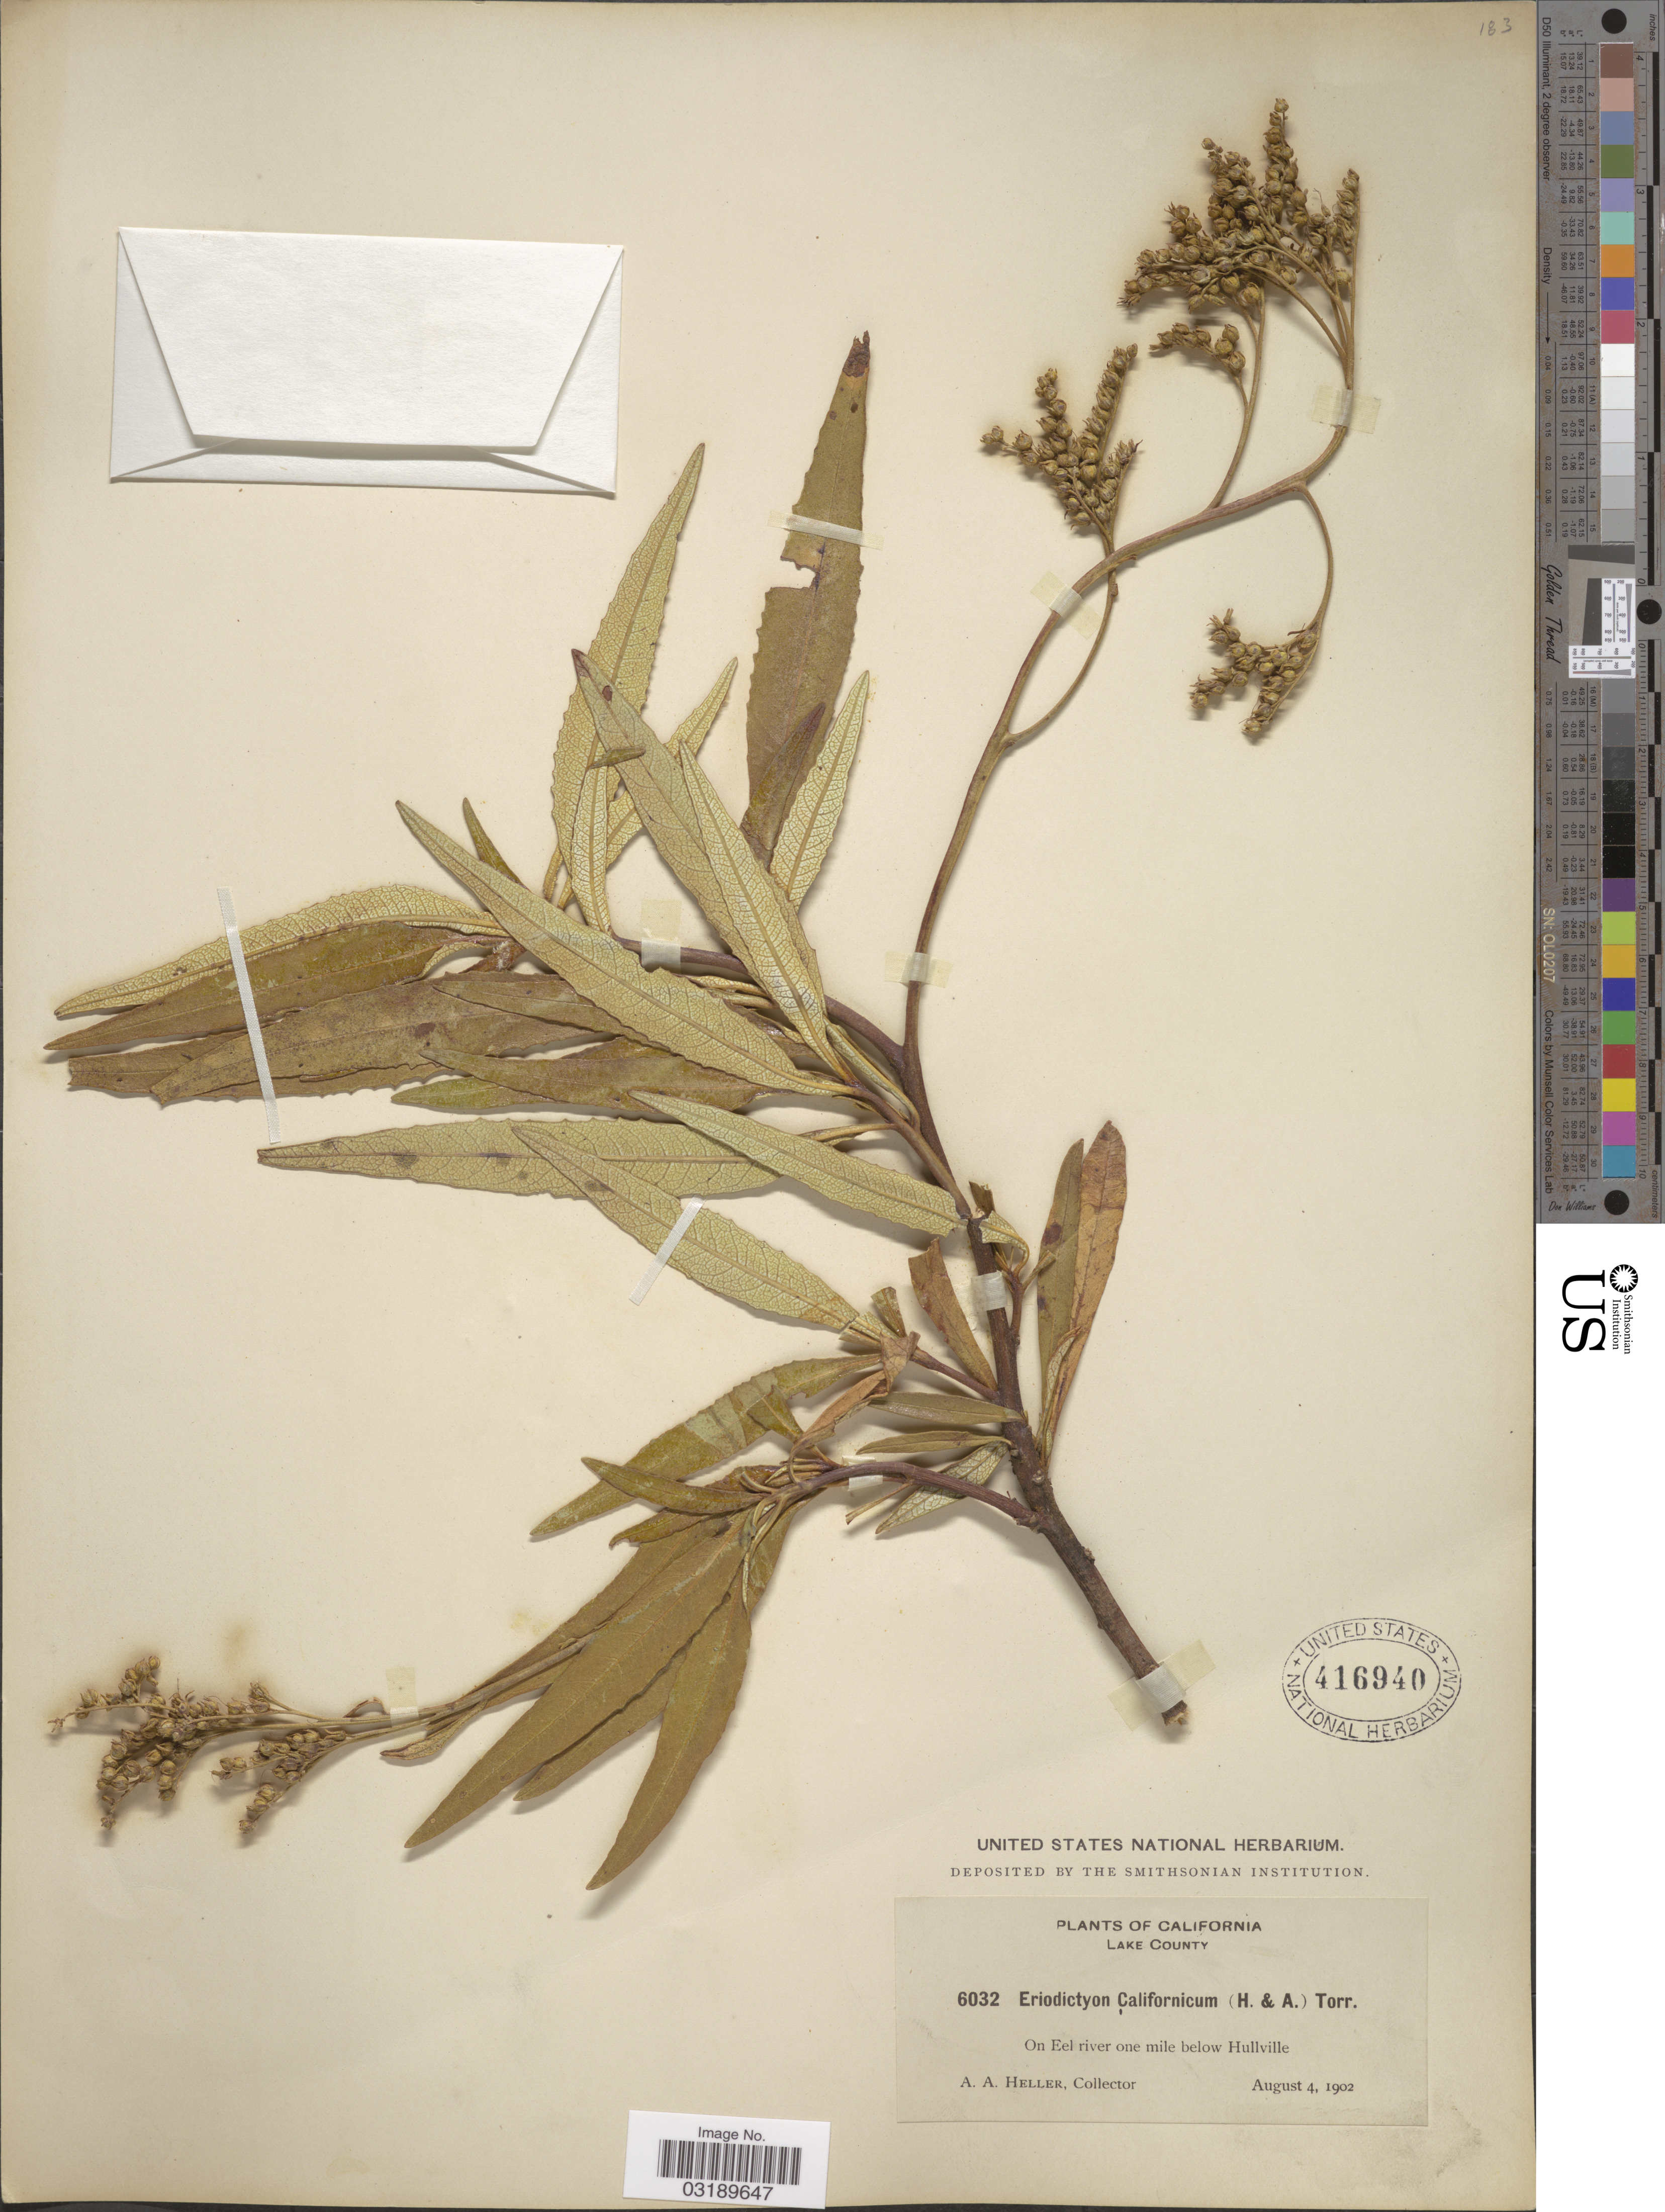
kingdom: Plantae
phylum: Tracheophyta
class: Magnoliopsida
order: Boraginales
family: Namaceae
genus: Eriodictyon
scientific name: Eriodictyon californicum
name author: (Hook. & Arn.) Torr.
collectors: A. A. Heller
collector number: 6032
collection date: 1902-08-04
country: United States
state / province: California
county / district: Lake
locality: Lake County. On Eel river one mile below Hullville.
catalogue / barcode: US 416940